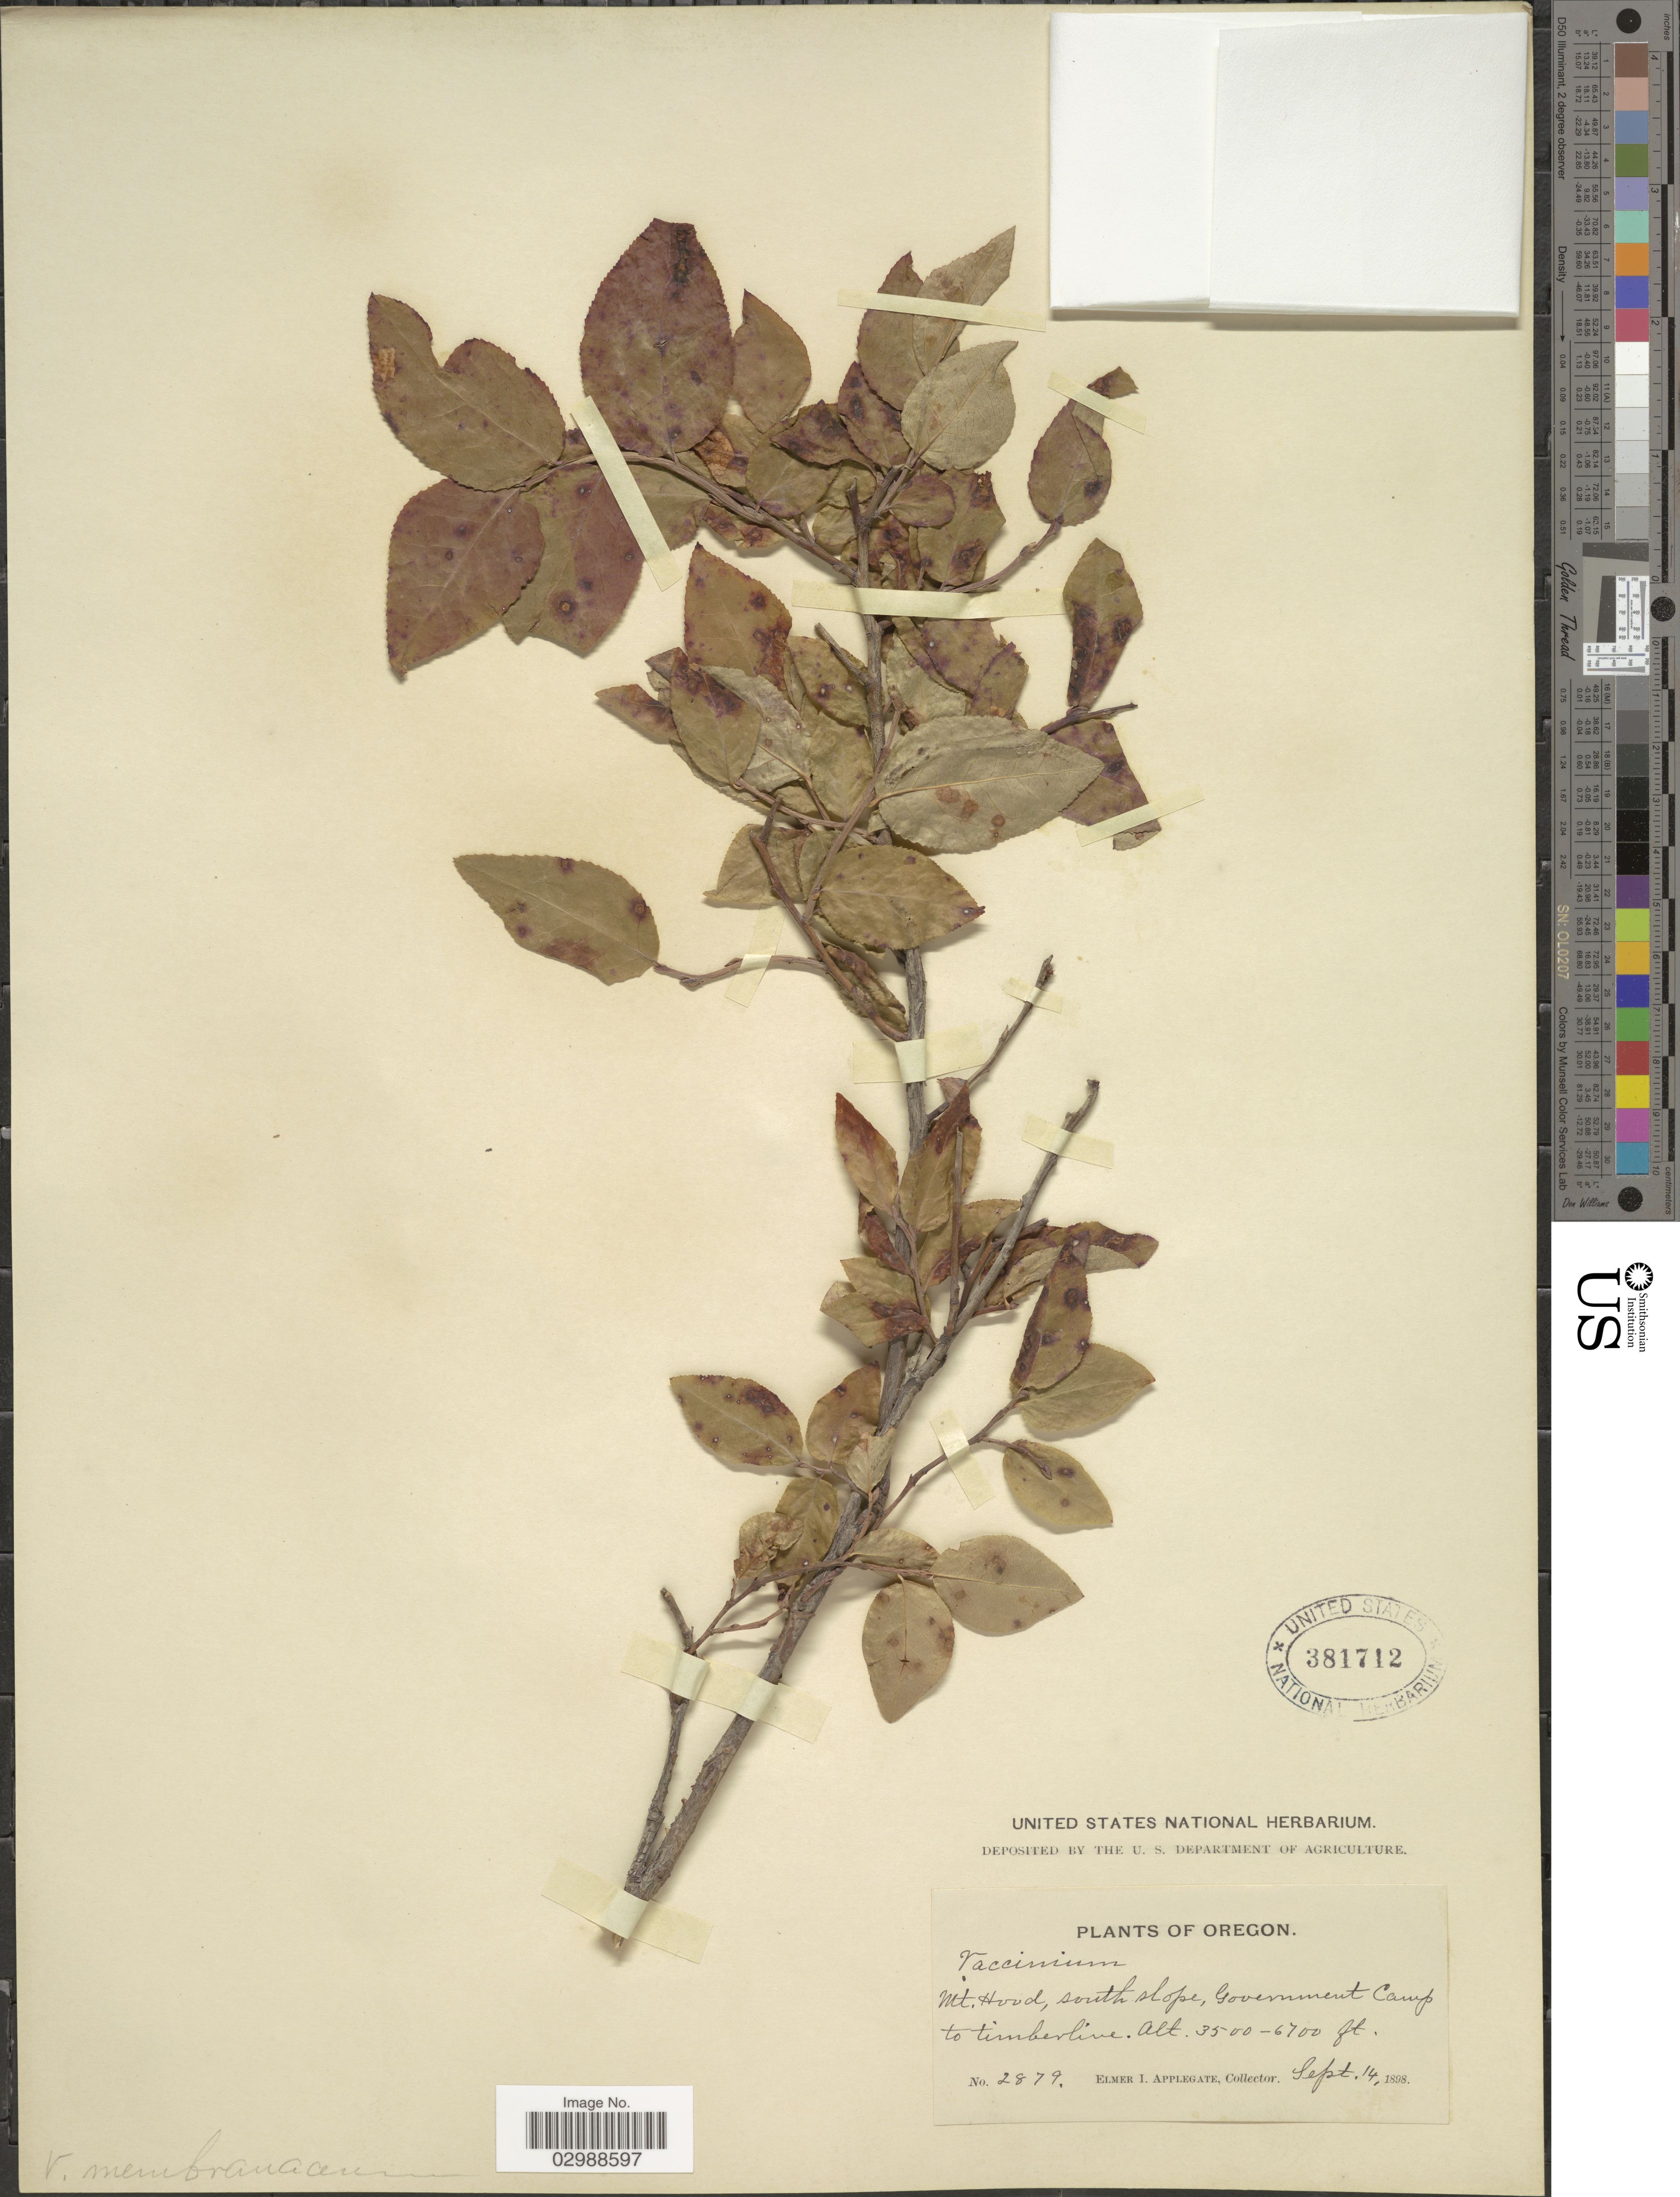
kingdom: Plantae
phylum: Tracheophyta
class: Magnoliopsida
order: Ericales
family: Ericaceae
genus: Vaccinium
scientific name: Vaccinium membranaceum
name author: Douglas ex Torr.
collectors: E. I. Applegate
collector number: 2879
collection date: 1898-09-14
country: United States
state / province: Oregon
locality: Mt. Hood, south slope, Government Camp to timberline.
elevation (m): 1067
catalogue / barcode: US 381712